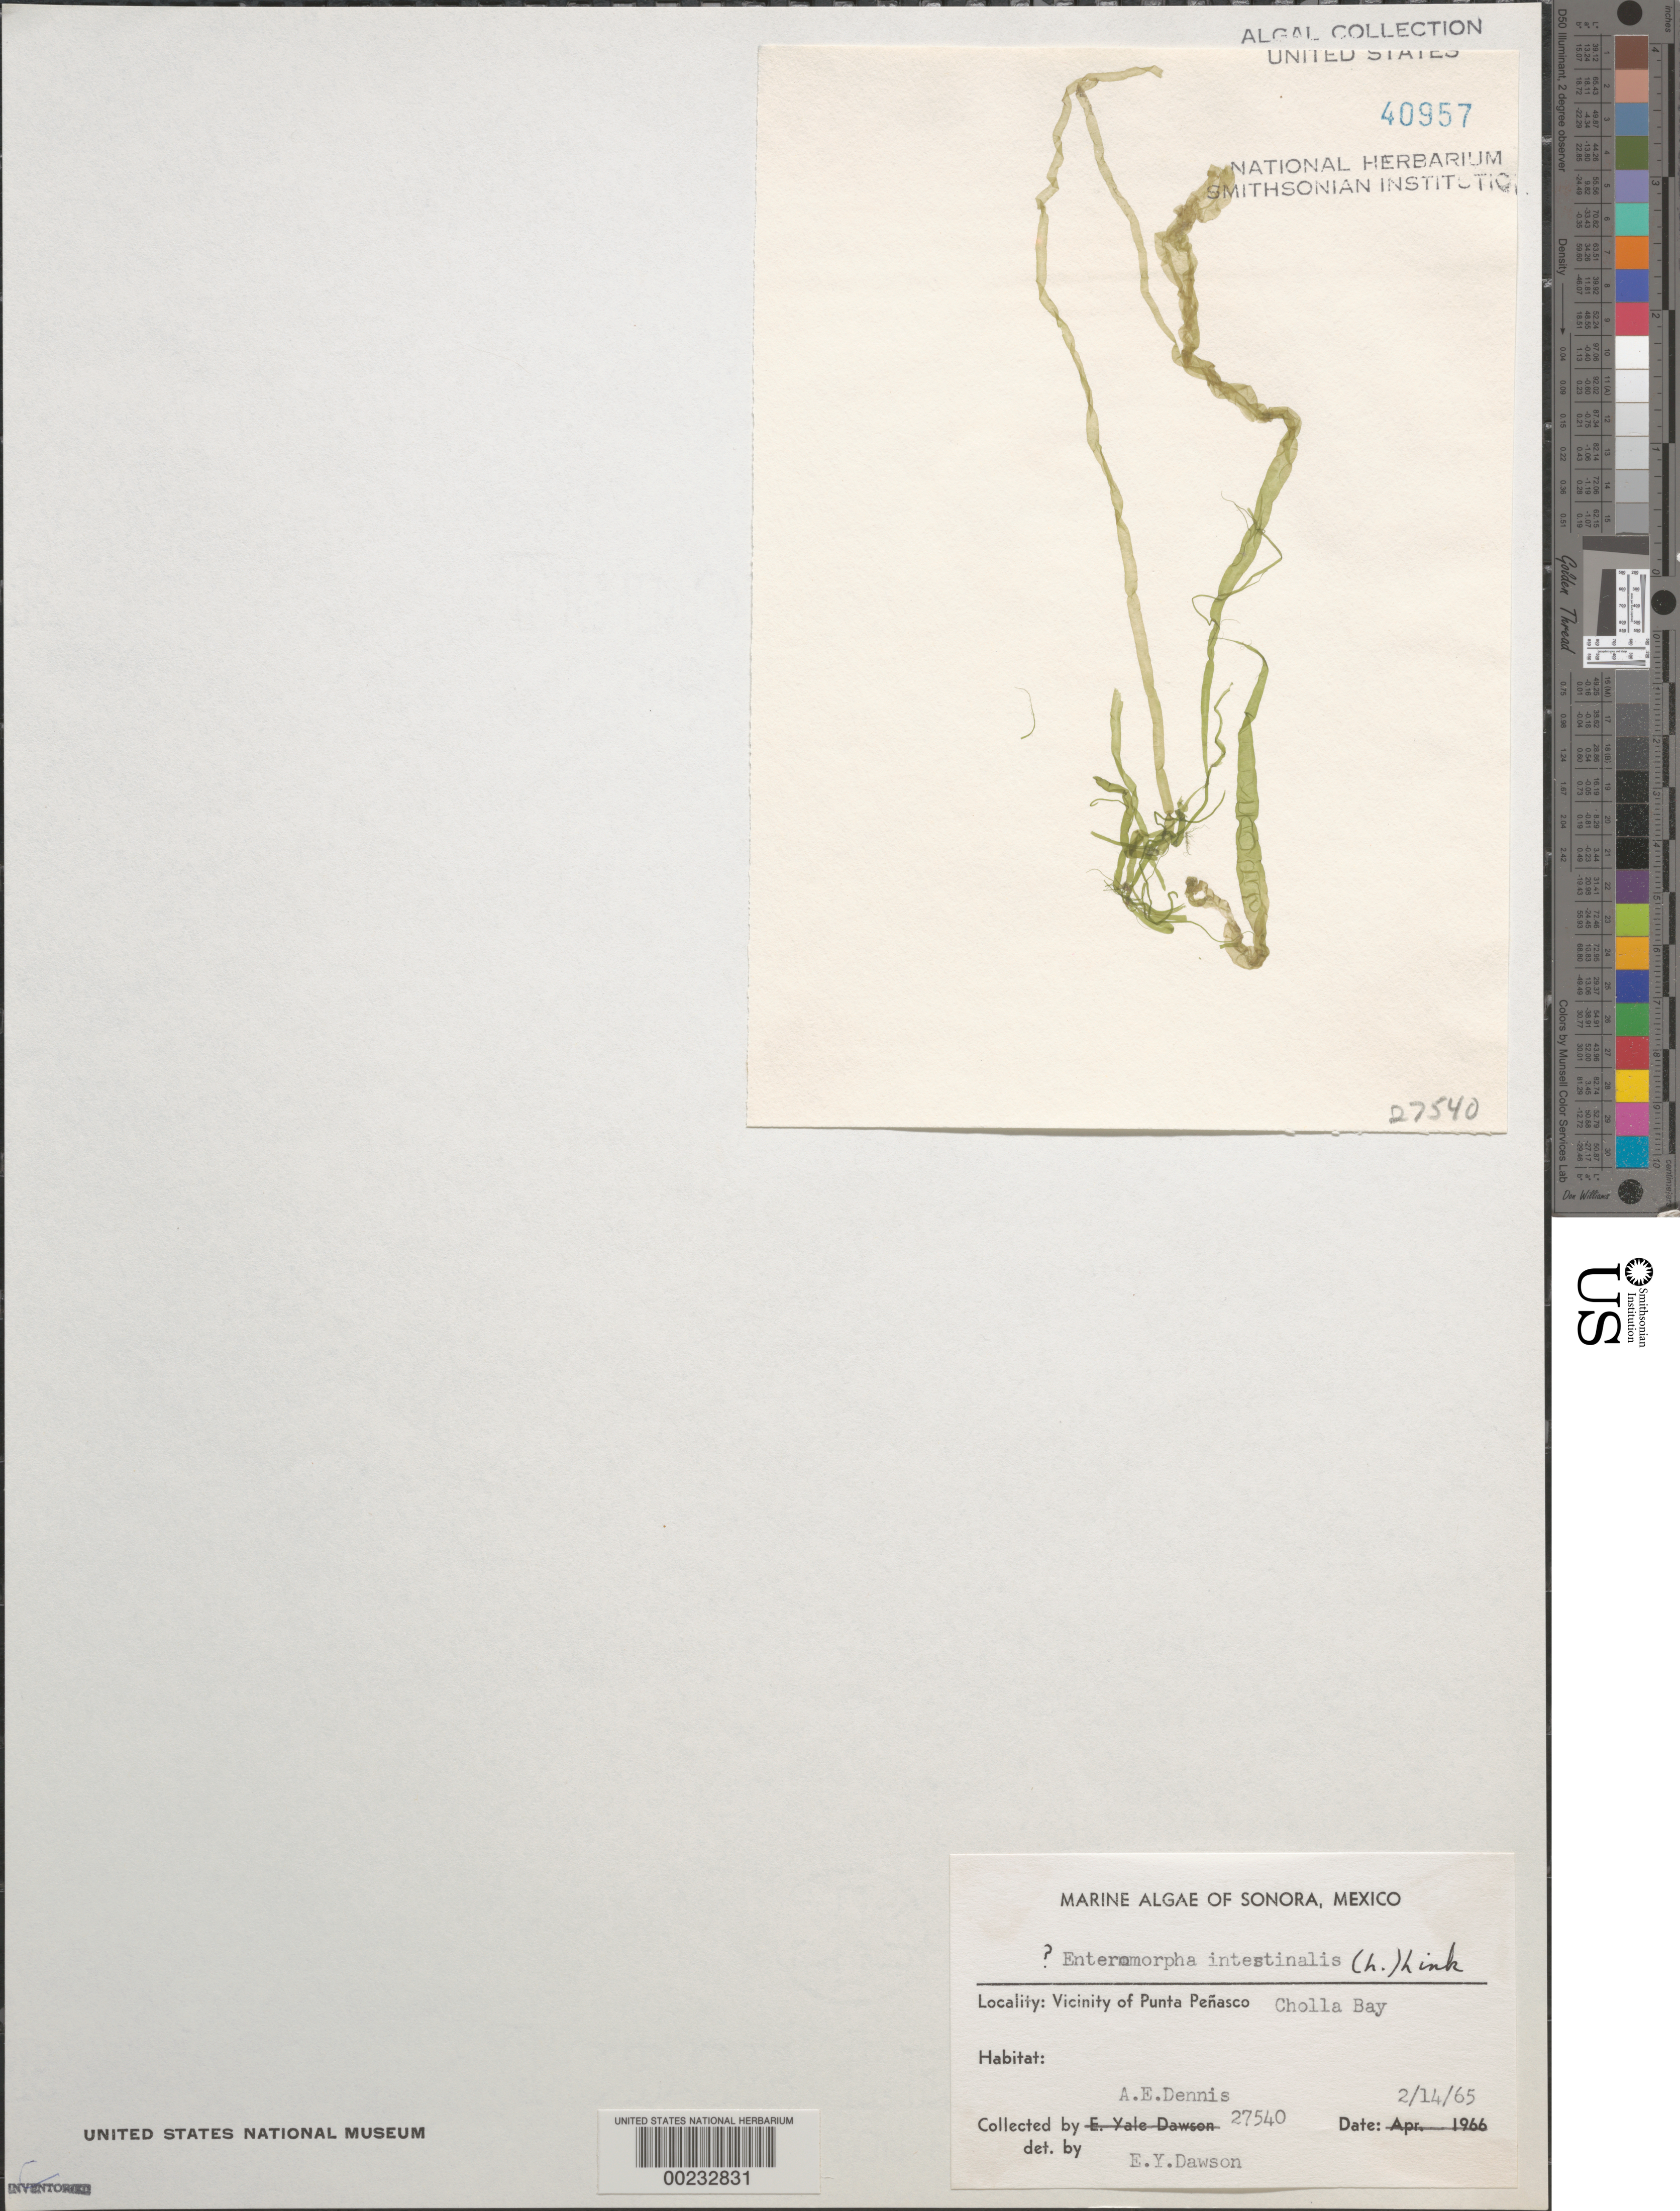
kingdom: Plantae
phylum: Chlorophyta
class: Ulvophyceae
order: Ulvales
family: Ulvaceae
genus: Ulva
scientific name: Ulva intestinalis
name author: L.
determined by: Algae name updating Project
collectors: A. Dennis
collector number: EYD 27540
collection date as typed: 14 Feb 1965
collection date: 1965-02-14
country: Mexico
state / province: Sonora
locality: Cholla Bay, Punta Penasco area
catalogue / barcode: US 40957